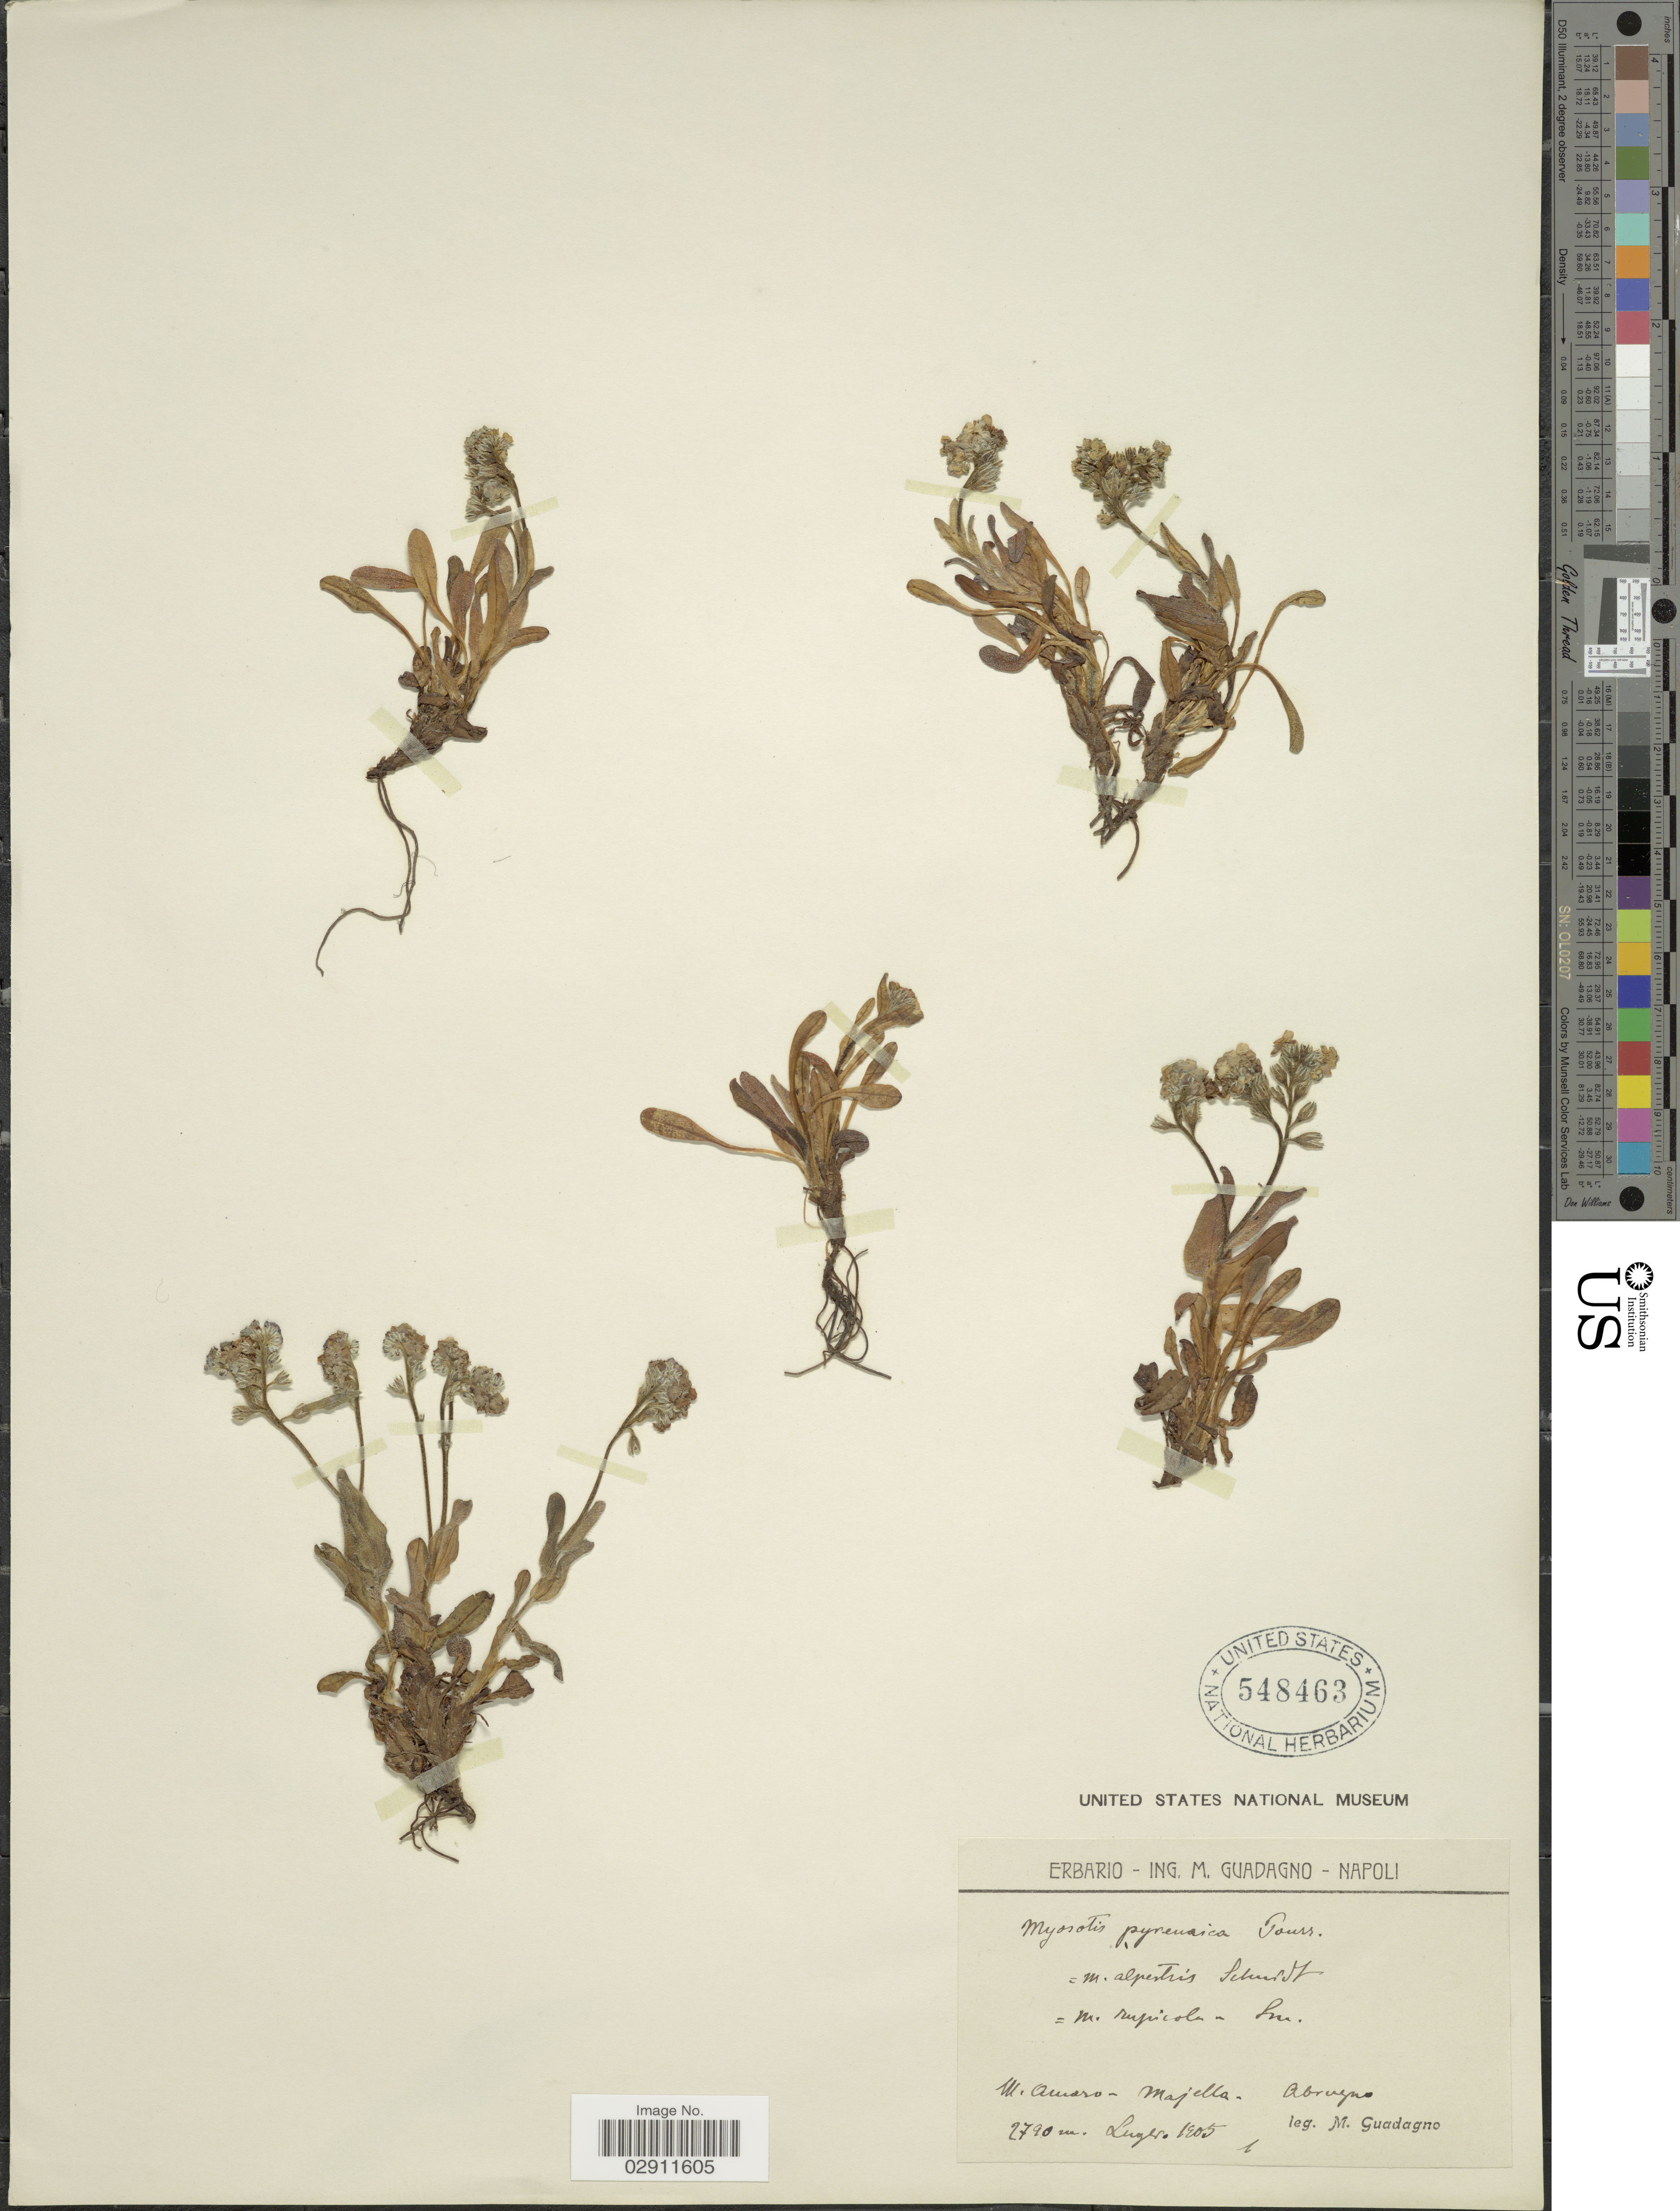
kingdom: Plantae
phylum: Tracheophyta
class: Magnoliopsida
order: Boraginales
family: Boraginaceae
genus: Myosotis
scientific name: Myosotis pyrenaica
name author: Pourr.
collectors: M. Guadagno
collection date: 1905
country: Italy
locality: M. Amaro - Majella - Abruzzo.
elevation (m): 2790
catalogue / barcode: US 548463